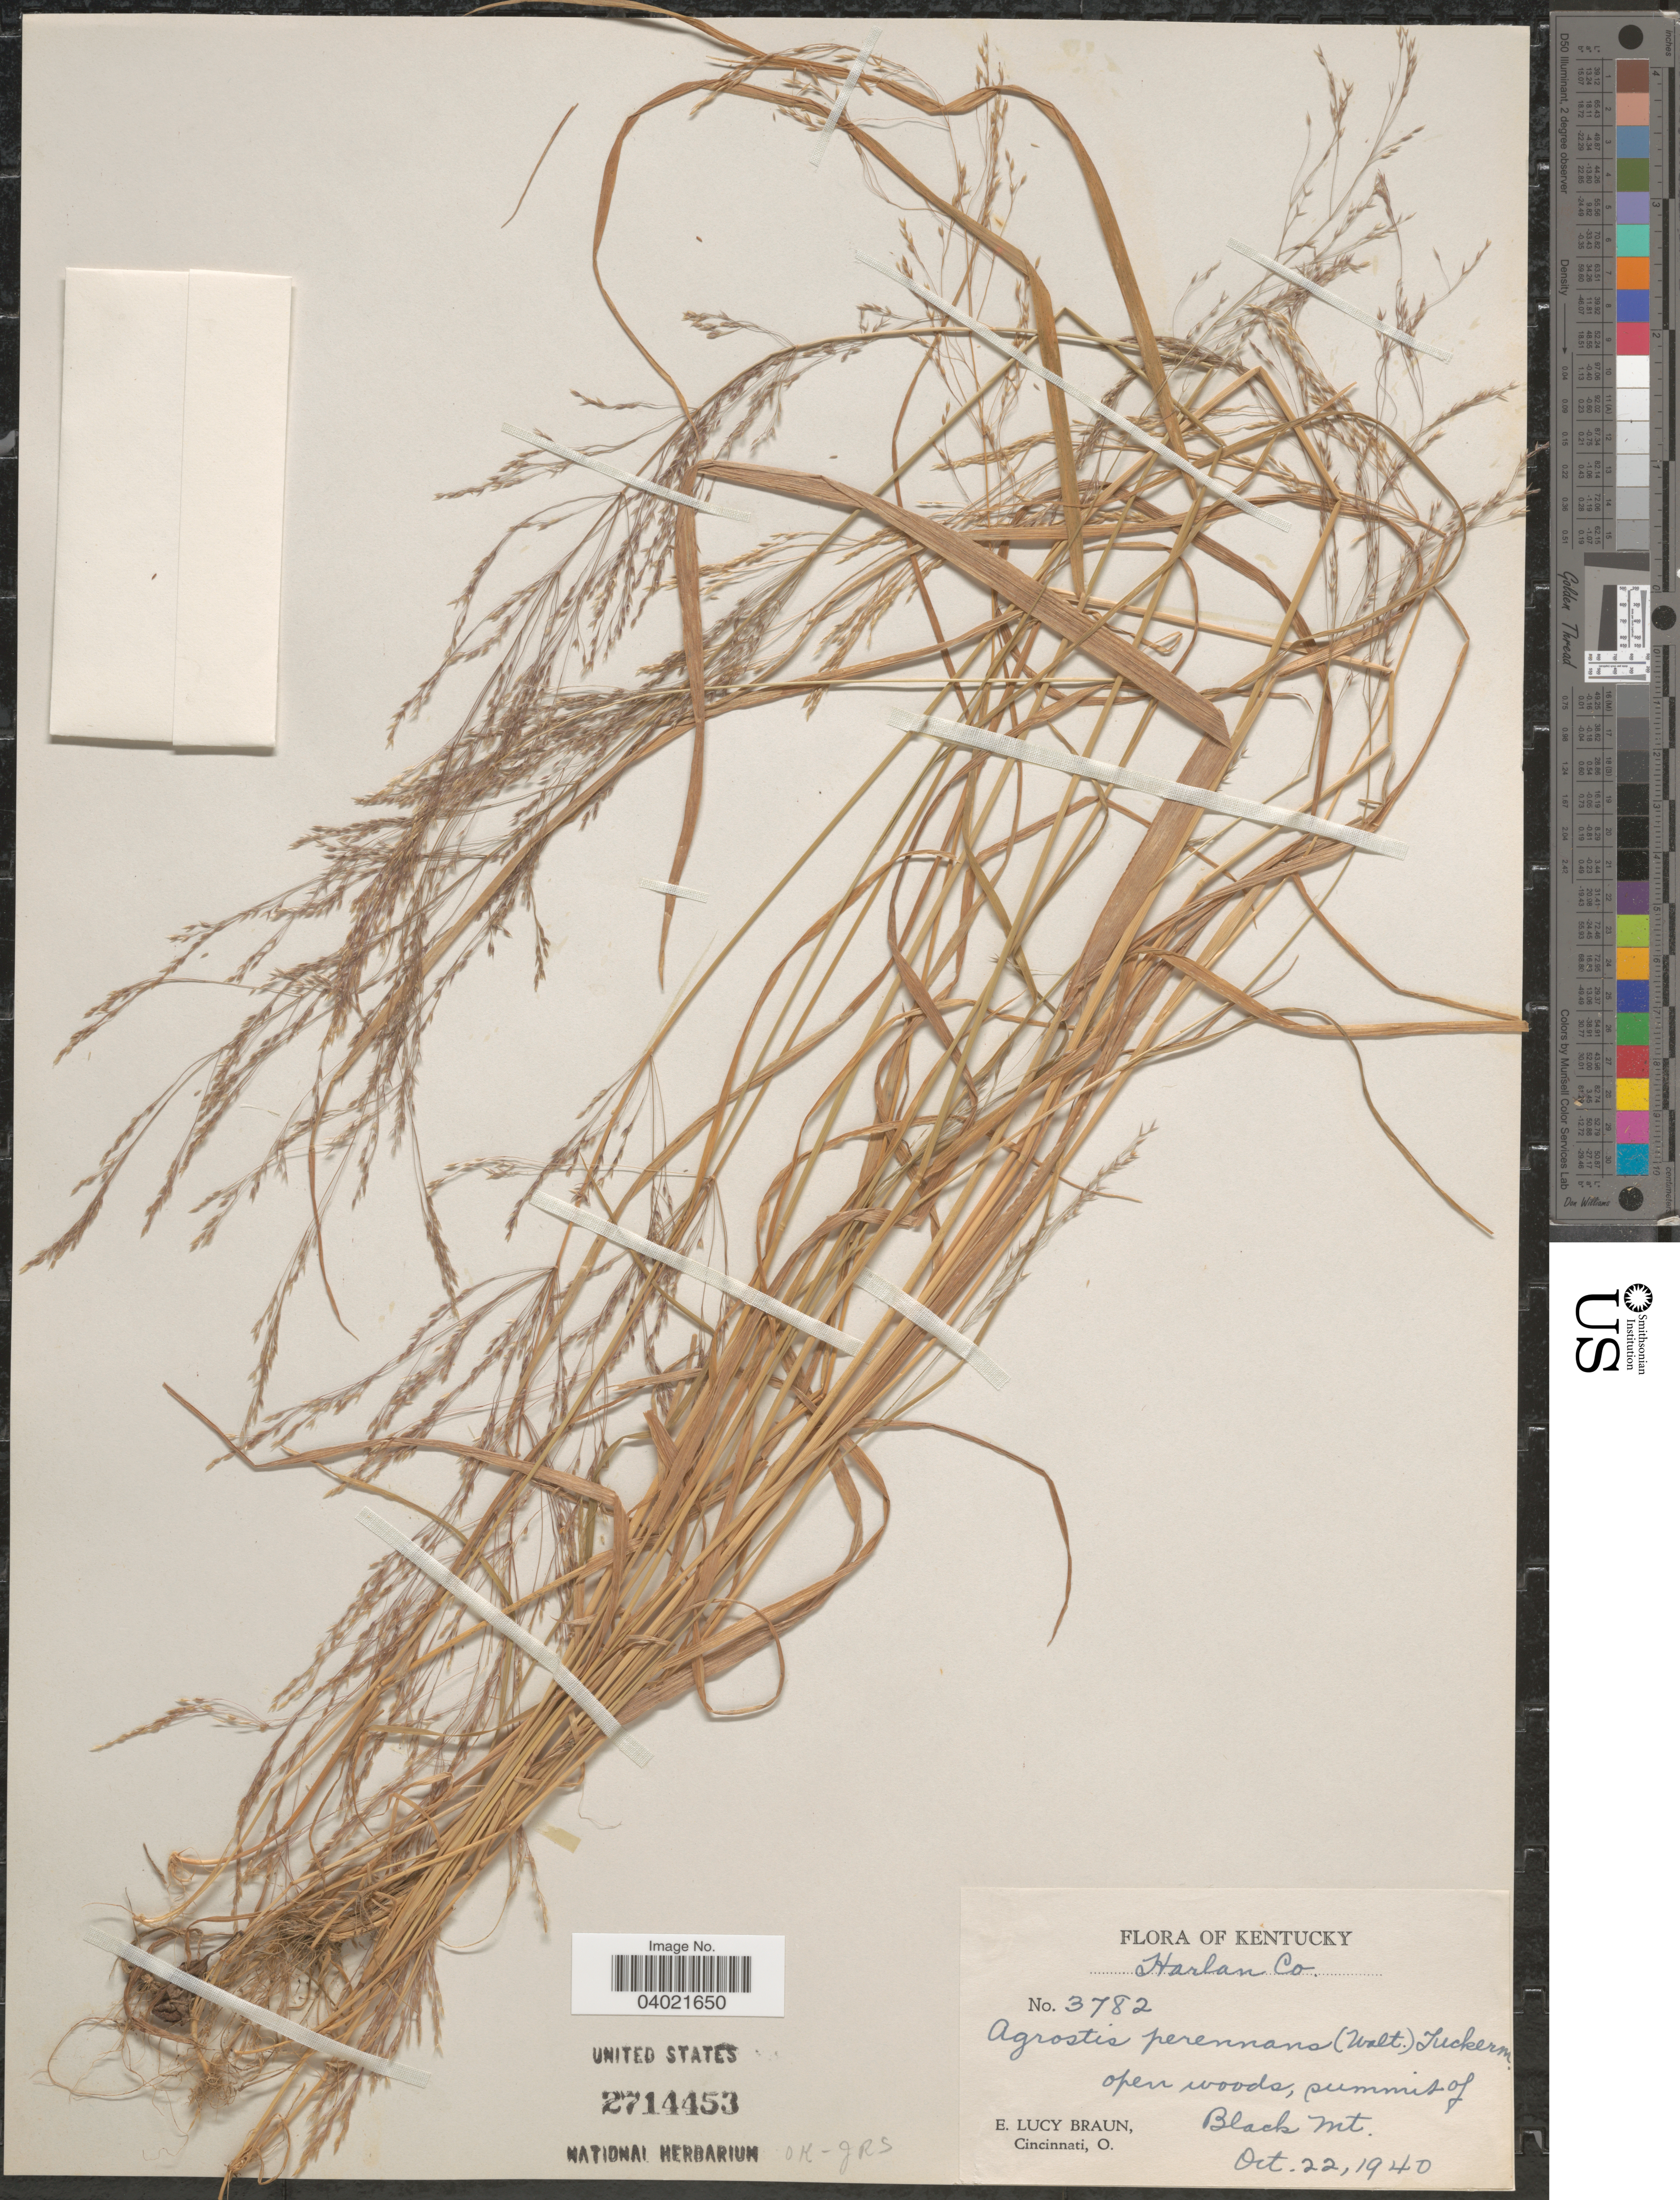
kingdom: Plantae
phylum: Tracheophyta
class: Liliopsida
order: Poales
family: Poaceae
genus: Agrostis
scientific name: Agrostis perennans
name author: (Walter) Tuck.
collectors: E. L. Braun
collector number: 3782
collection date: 1940-10-22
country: United States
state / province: Kentucky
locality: Harlan Co. Open woods, summit of Black Mt.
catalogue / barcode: US 2714453